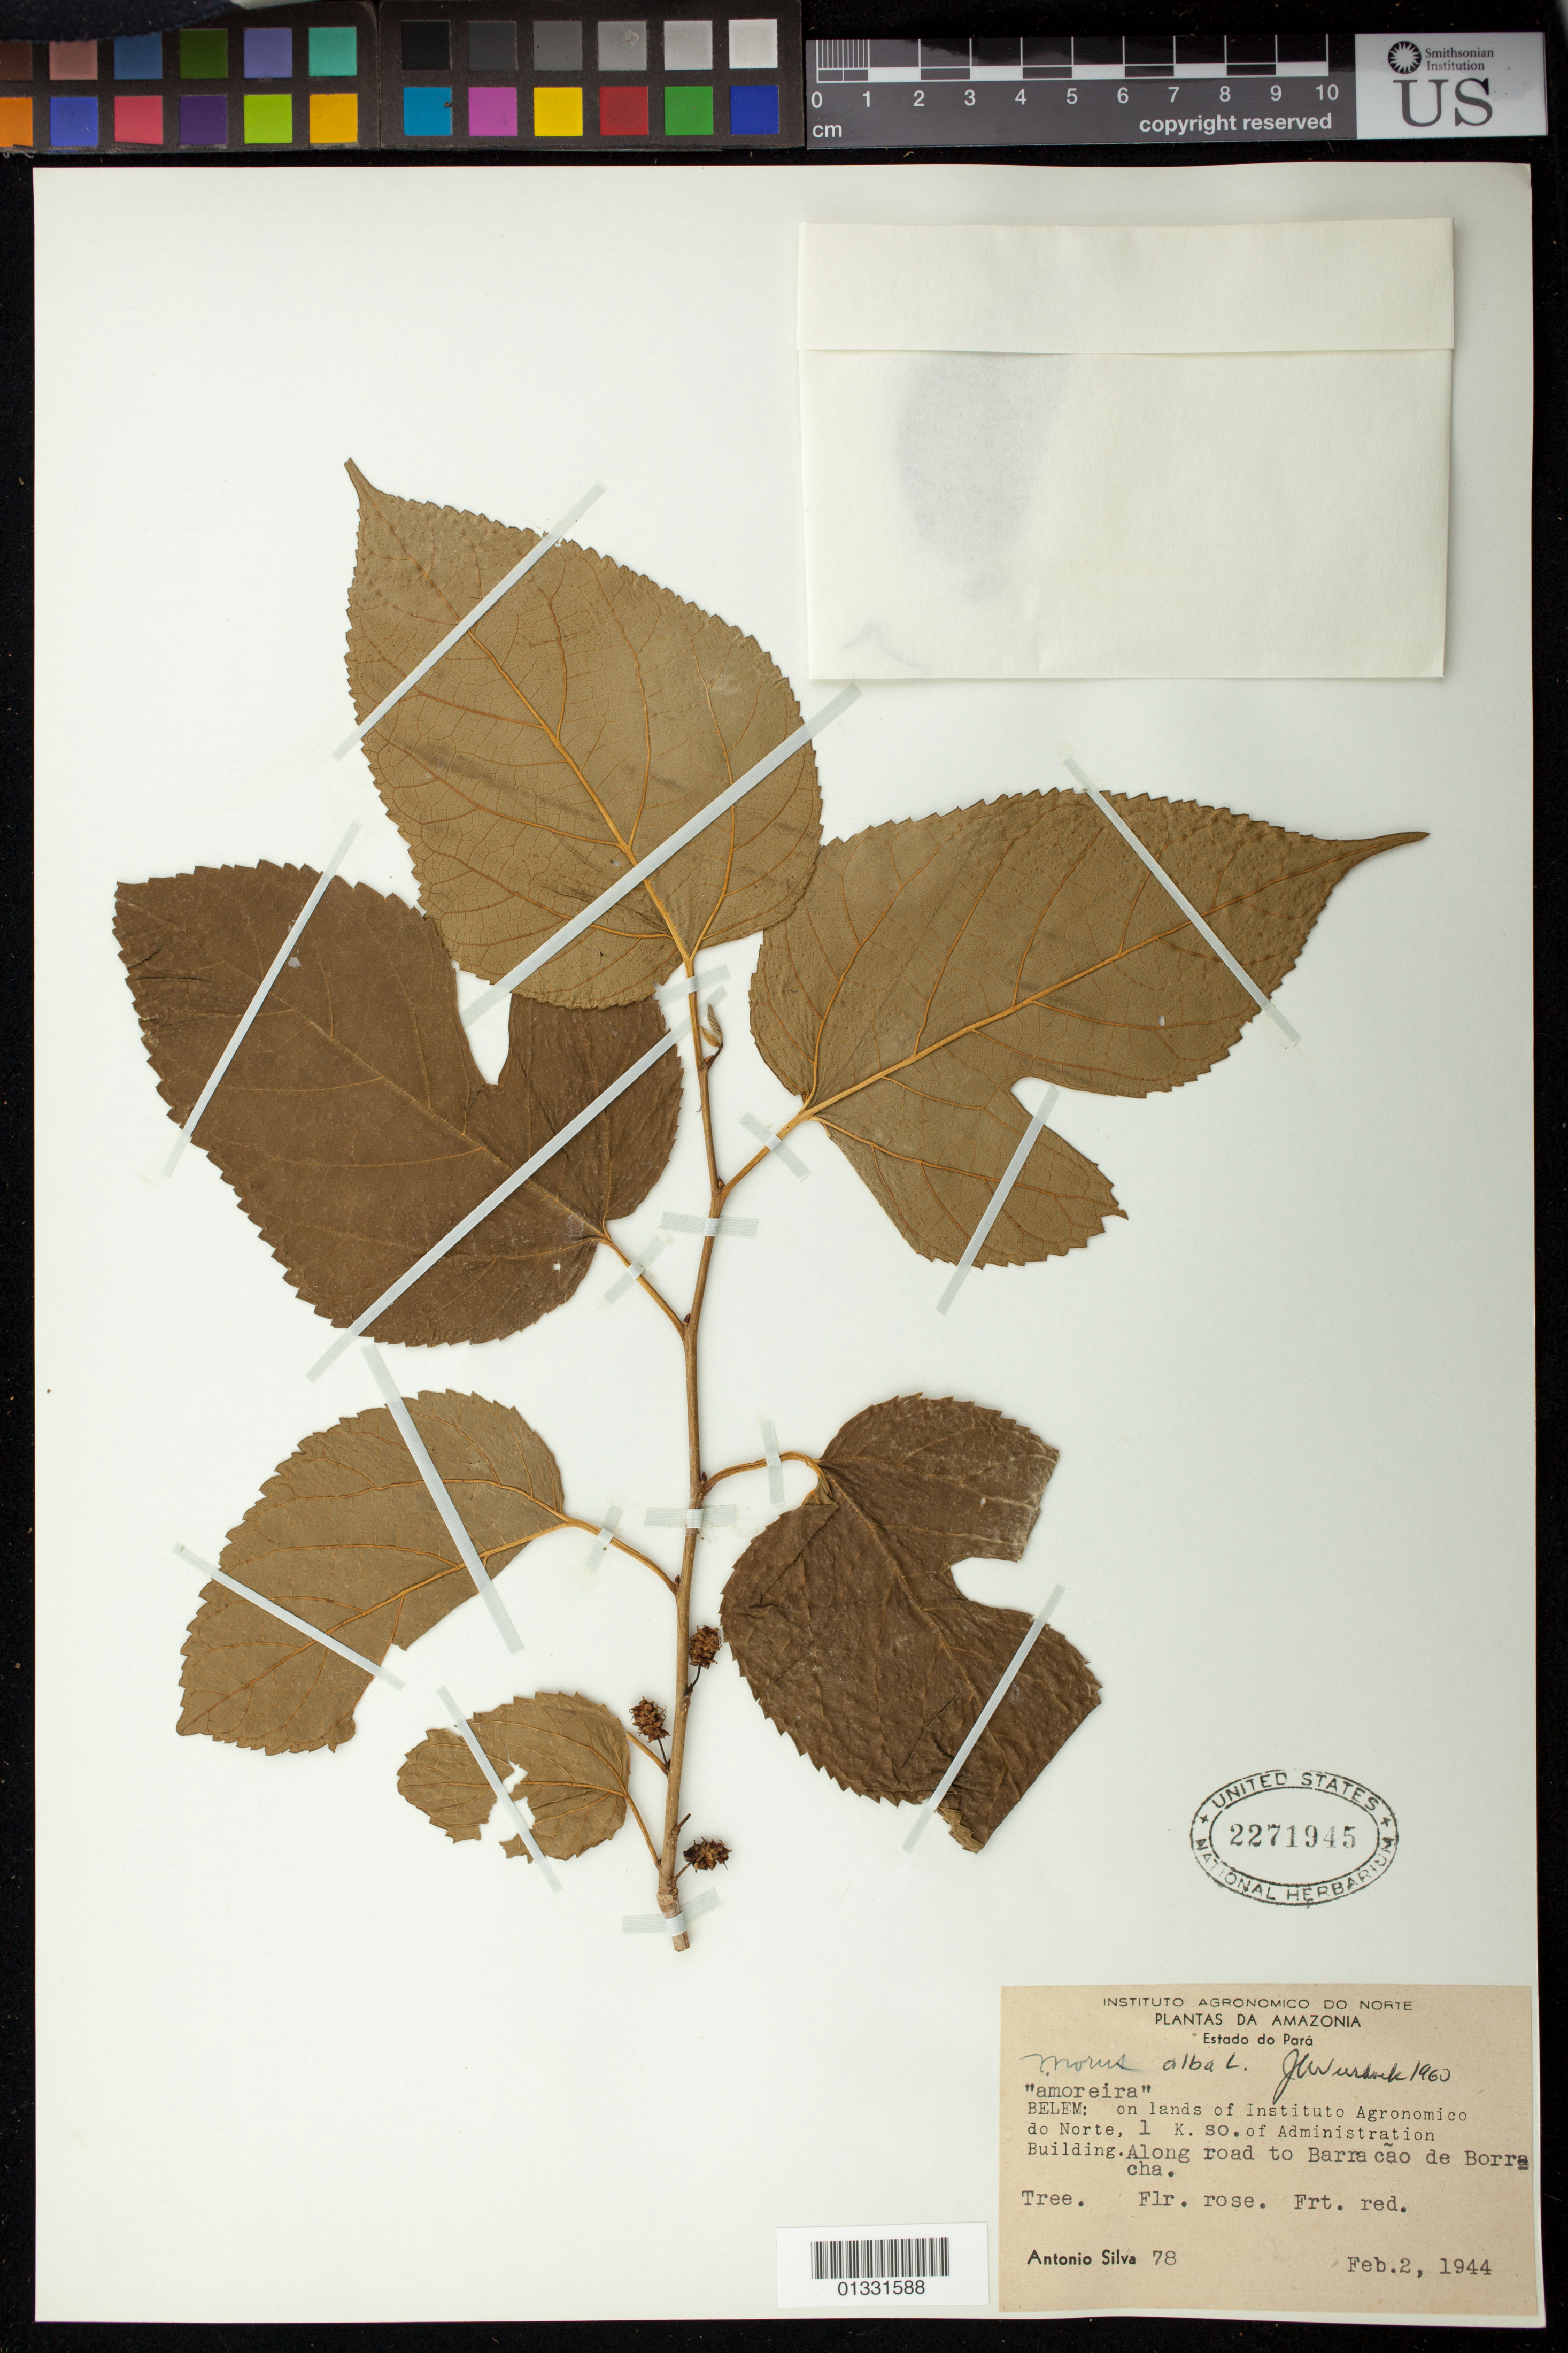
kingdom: Plantae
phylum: Tracheophyta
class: Magnoliopsida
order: Rosales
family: Moraceae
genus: Morus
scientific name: Morus alba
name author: L.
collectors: A. Silva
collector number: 78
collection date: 1944-02-02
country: Brazil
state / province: Pará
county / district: Belém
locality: On lands of Instituto Agronômico do Norte, 1 Km SO of Administration Building. Along road to Barracão de Borracha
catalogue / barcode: US 2271945